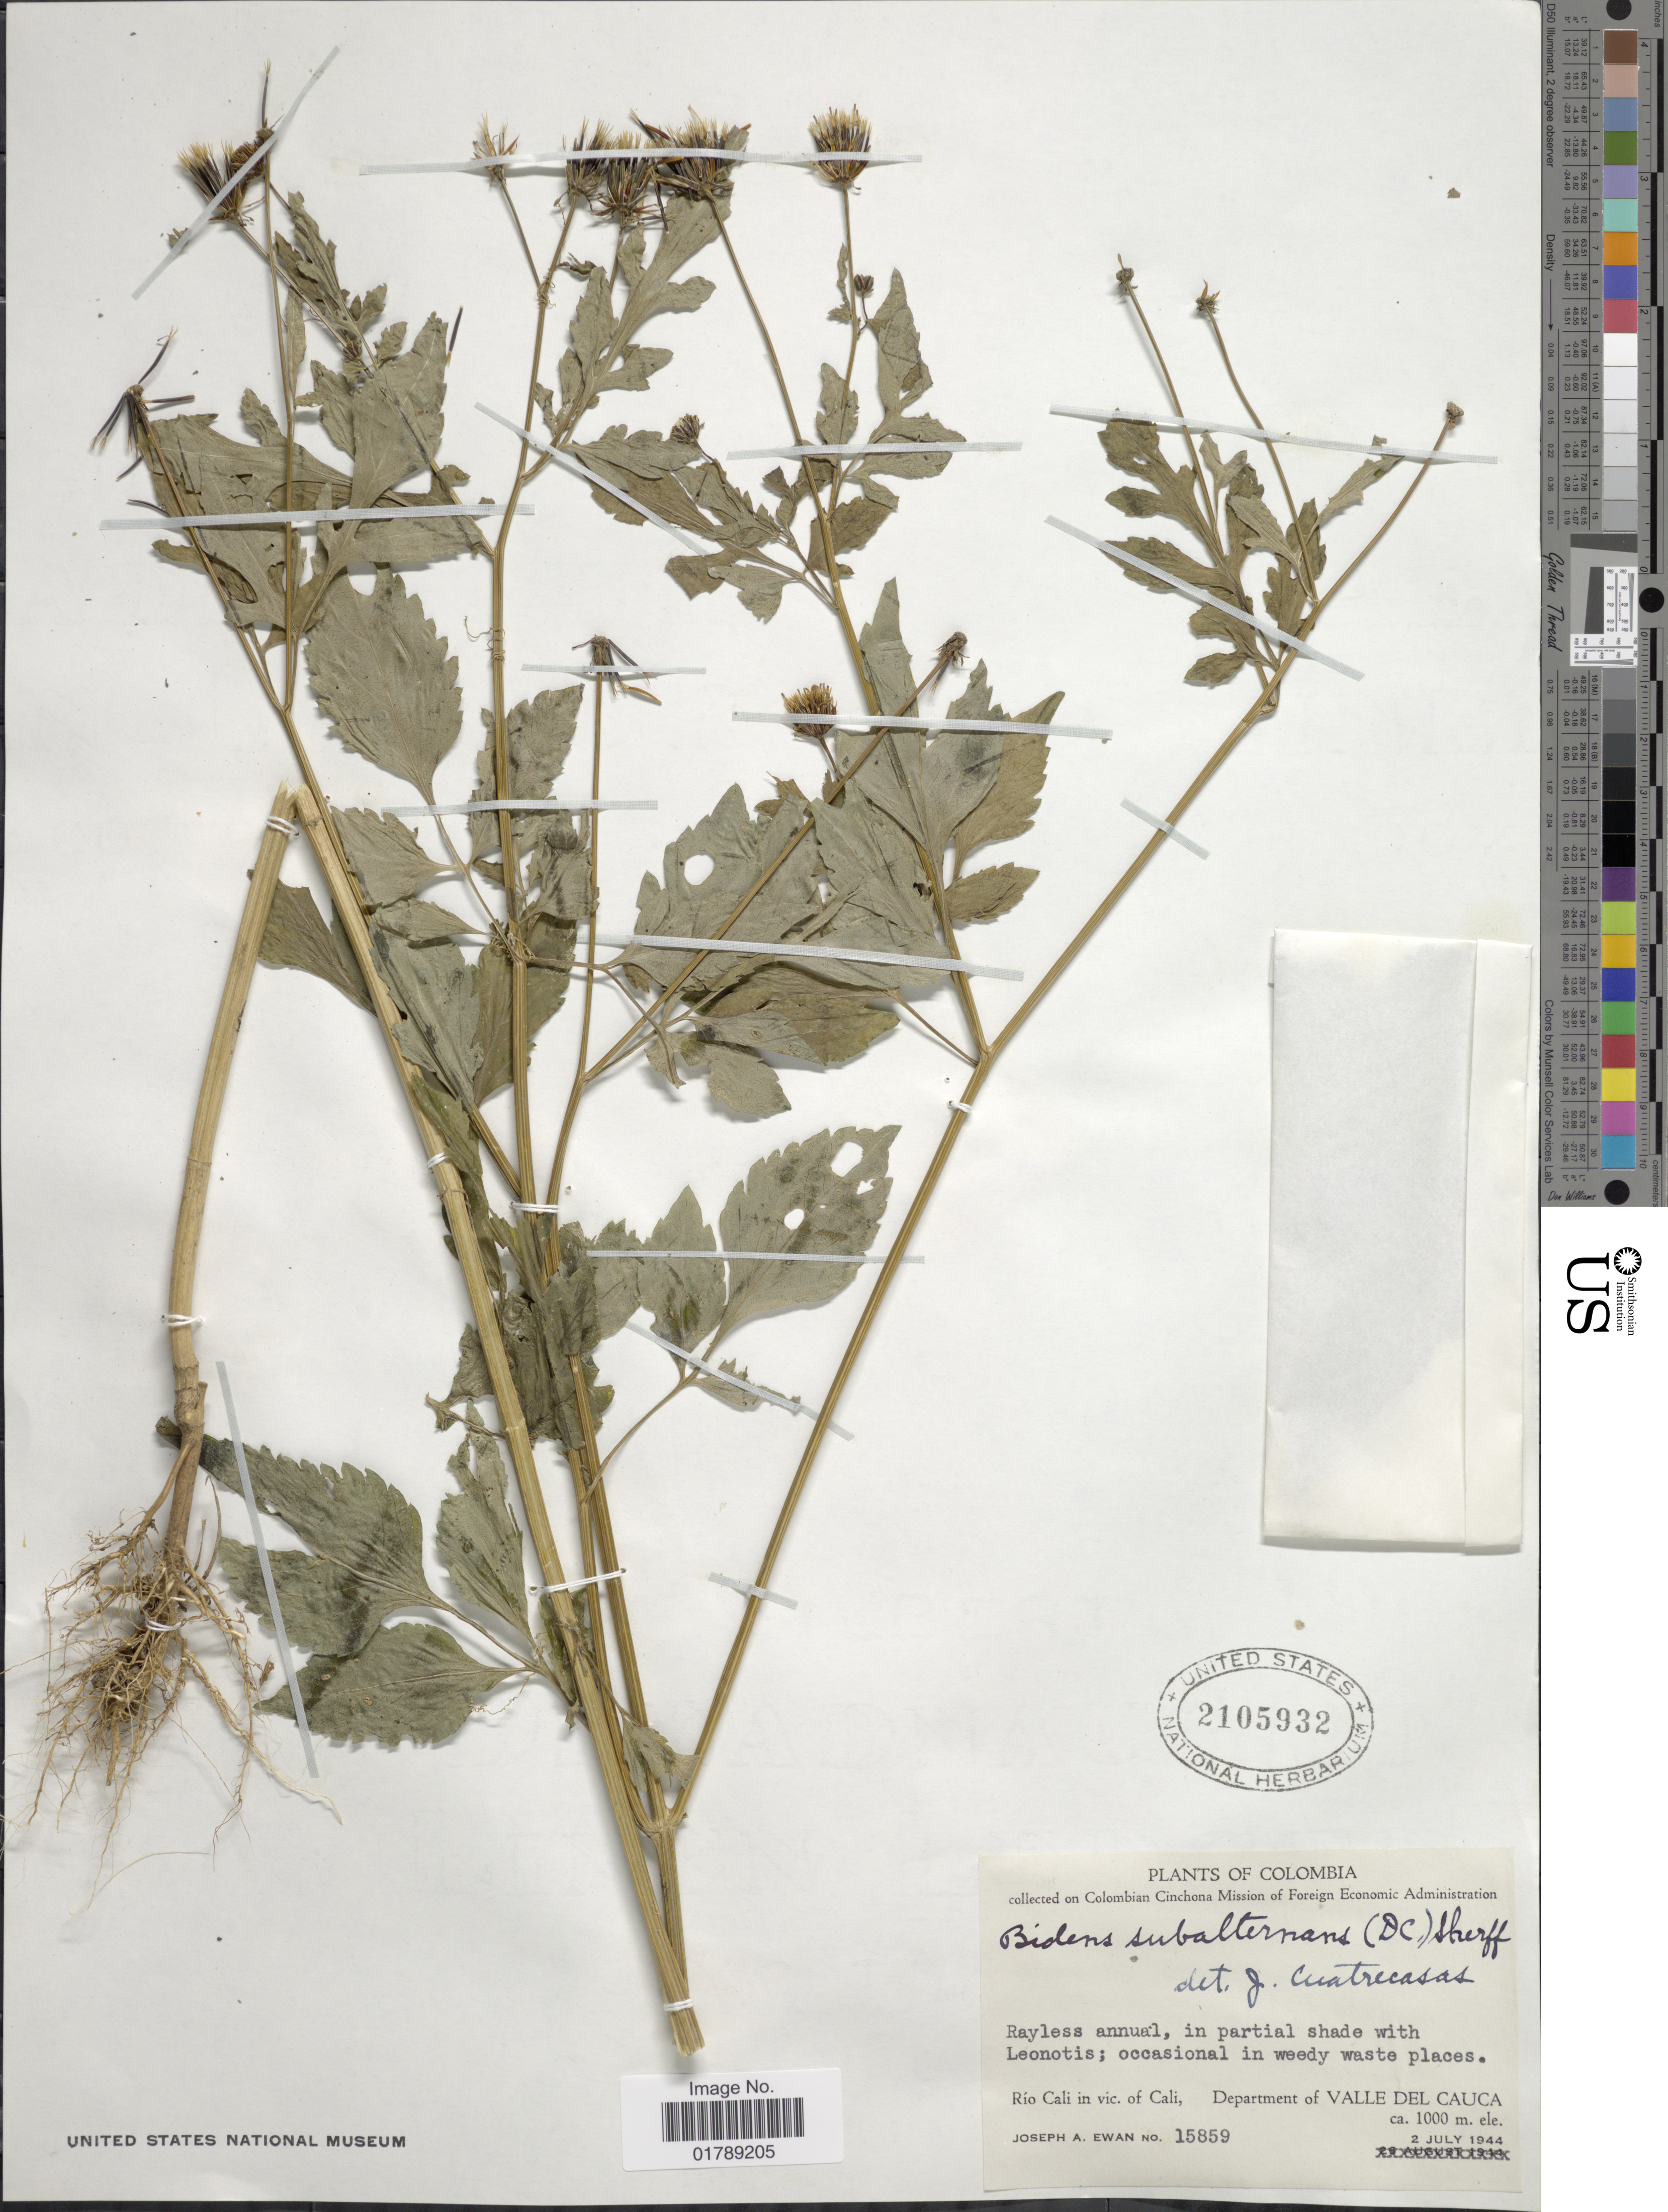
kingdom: Plantae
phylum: Tracheophyta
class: Magnoliopsida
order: Asterales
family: Asteraceae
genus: Bidens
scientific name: Bidens subalternans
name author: DC.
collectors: J. A. Ewan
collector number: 15859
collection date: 1944-07-02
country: Colombia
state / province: Valle del Cauca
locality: Río Cali in vic. of Cali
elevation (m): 1000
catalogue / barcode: US 2105932